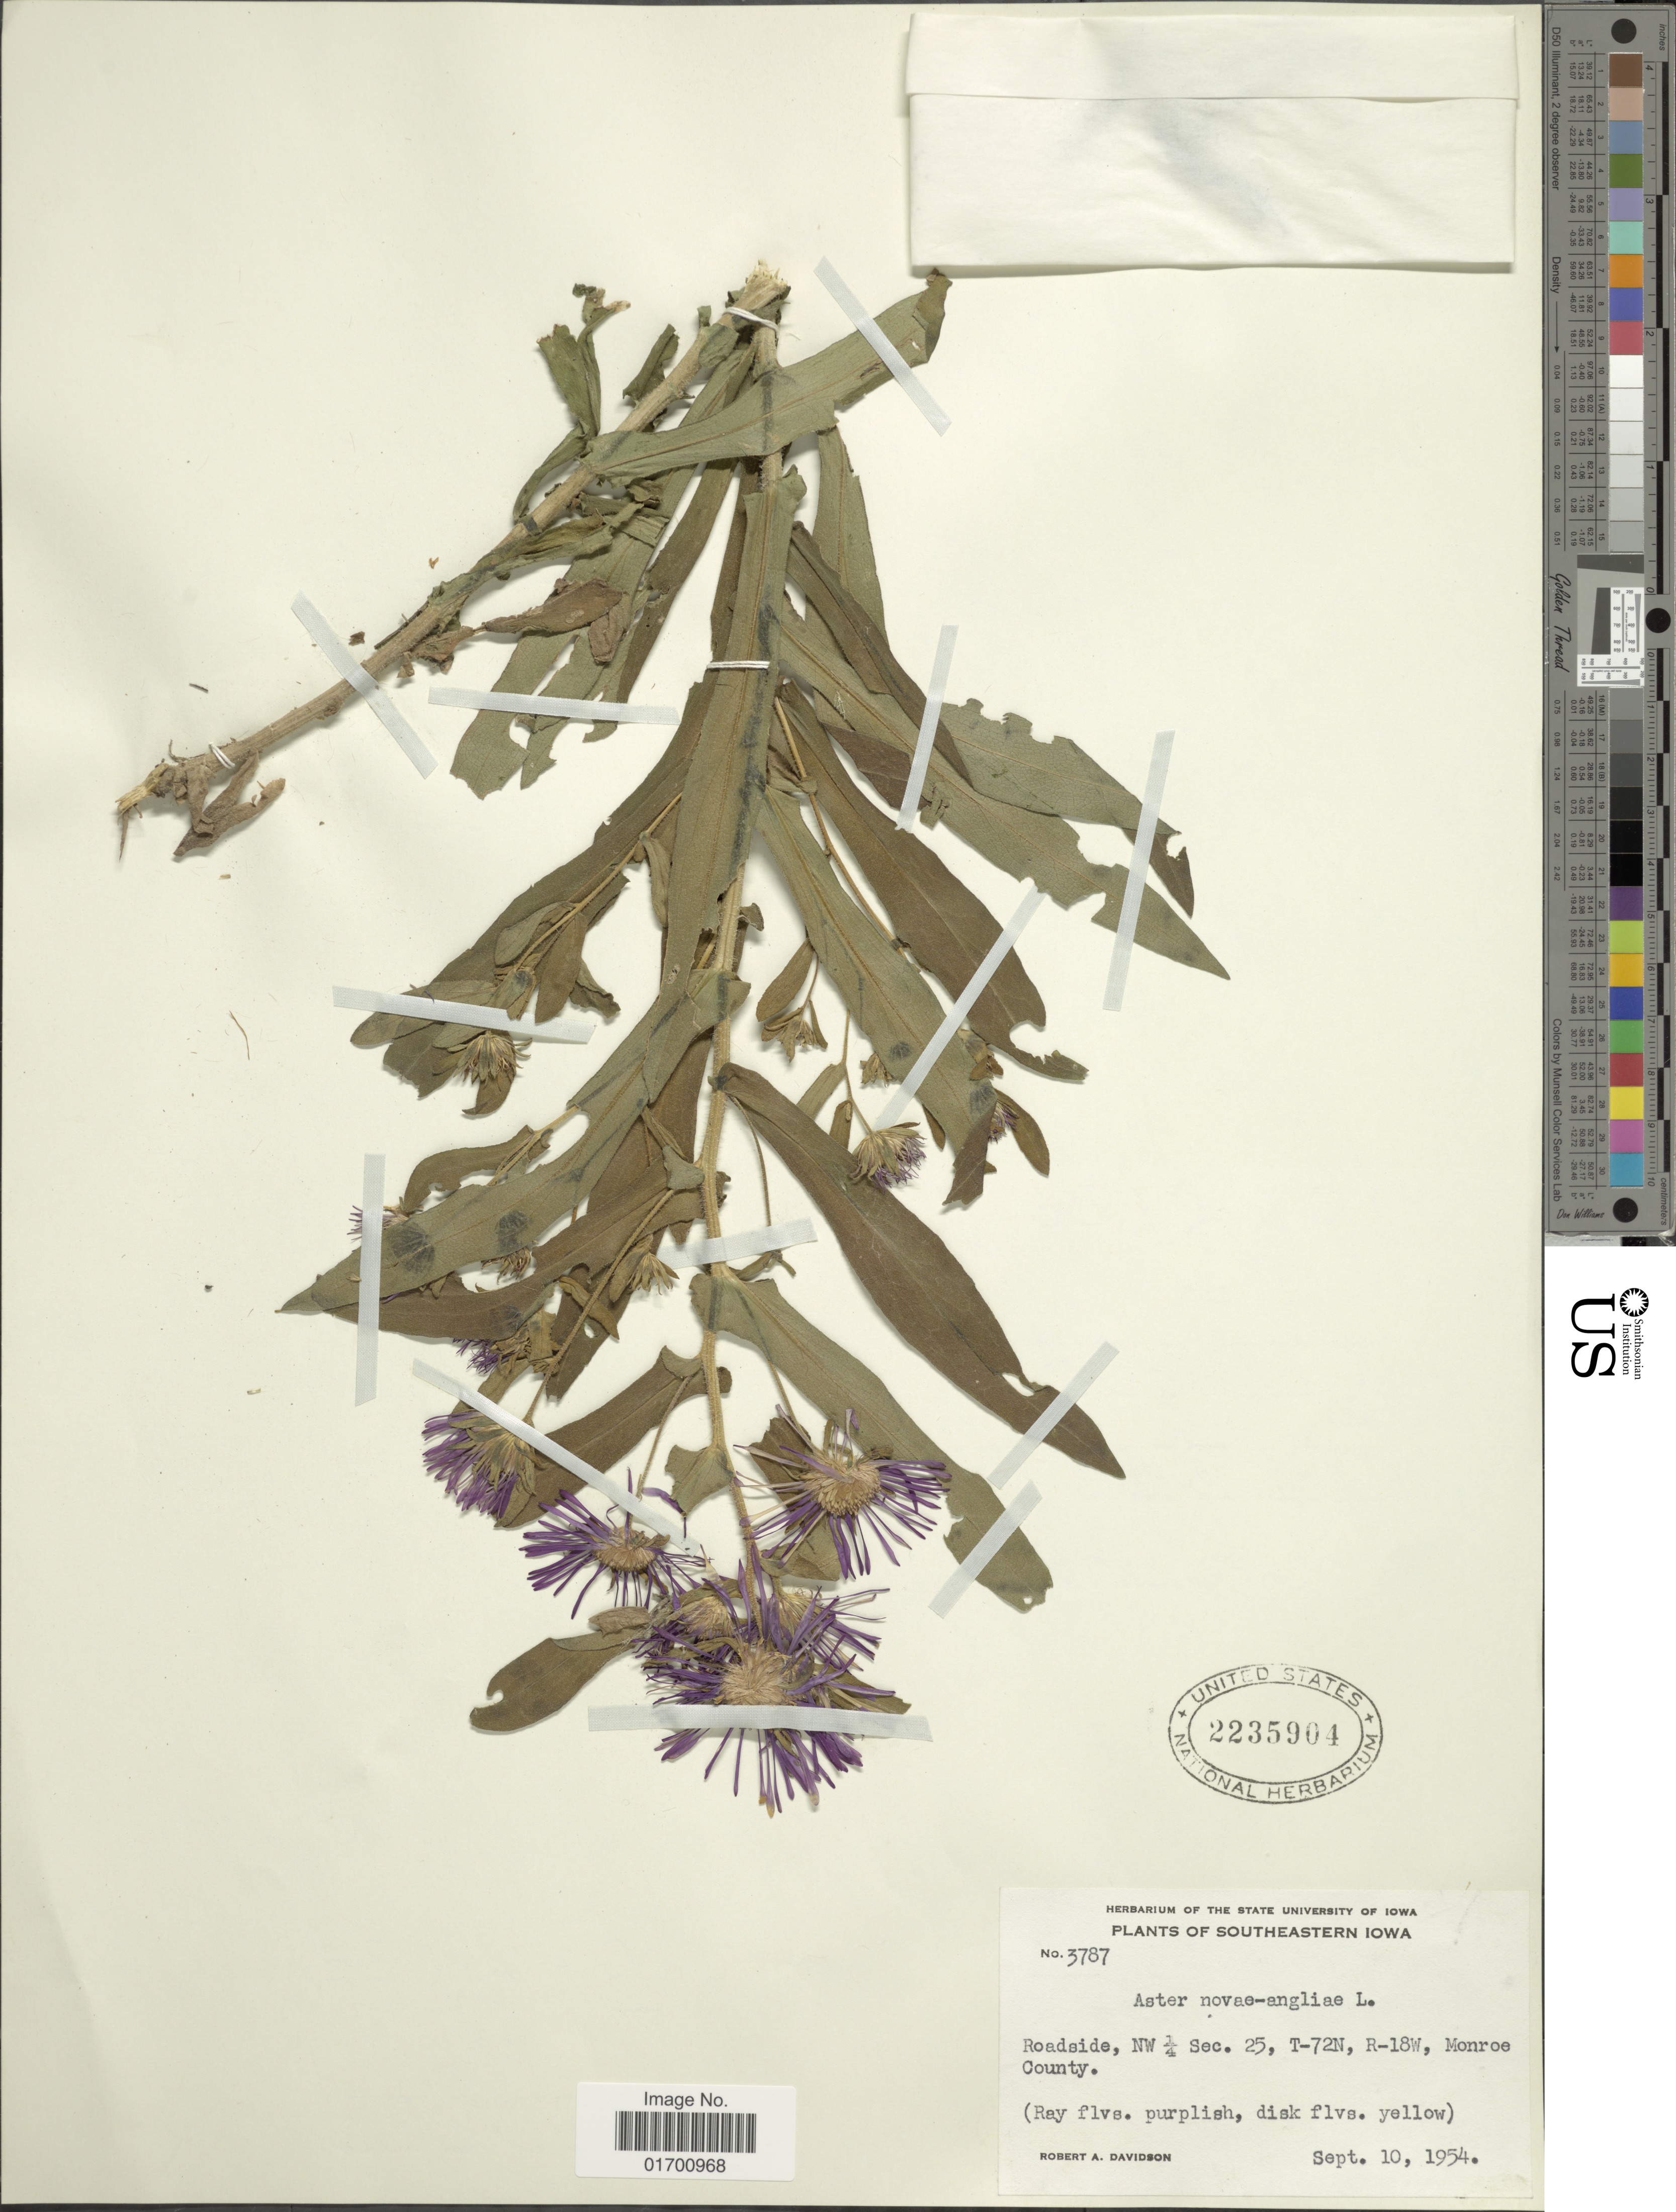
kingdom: Plantae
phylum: Tracheophyta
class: Magnoliopsida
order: Asterales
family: Asteraceae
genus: Symphyotrichum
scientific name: Symphyotrichum novae-angliae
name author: (L.) G.L. Nesom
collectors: R. A. Davidson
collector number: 3787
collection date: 1954-09-10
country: United States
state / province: Iowa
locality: Southeastern Iowa. Roadside, NW ¼ Sec. 25, T-72N, R-18W, Monroe County.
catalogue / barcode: US 2235904